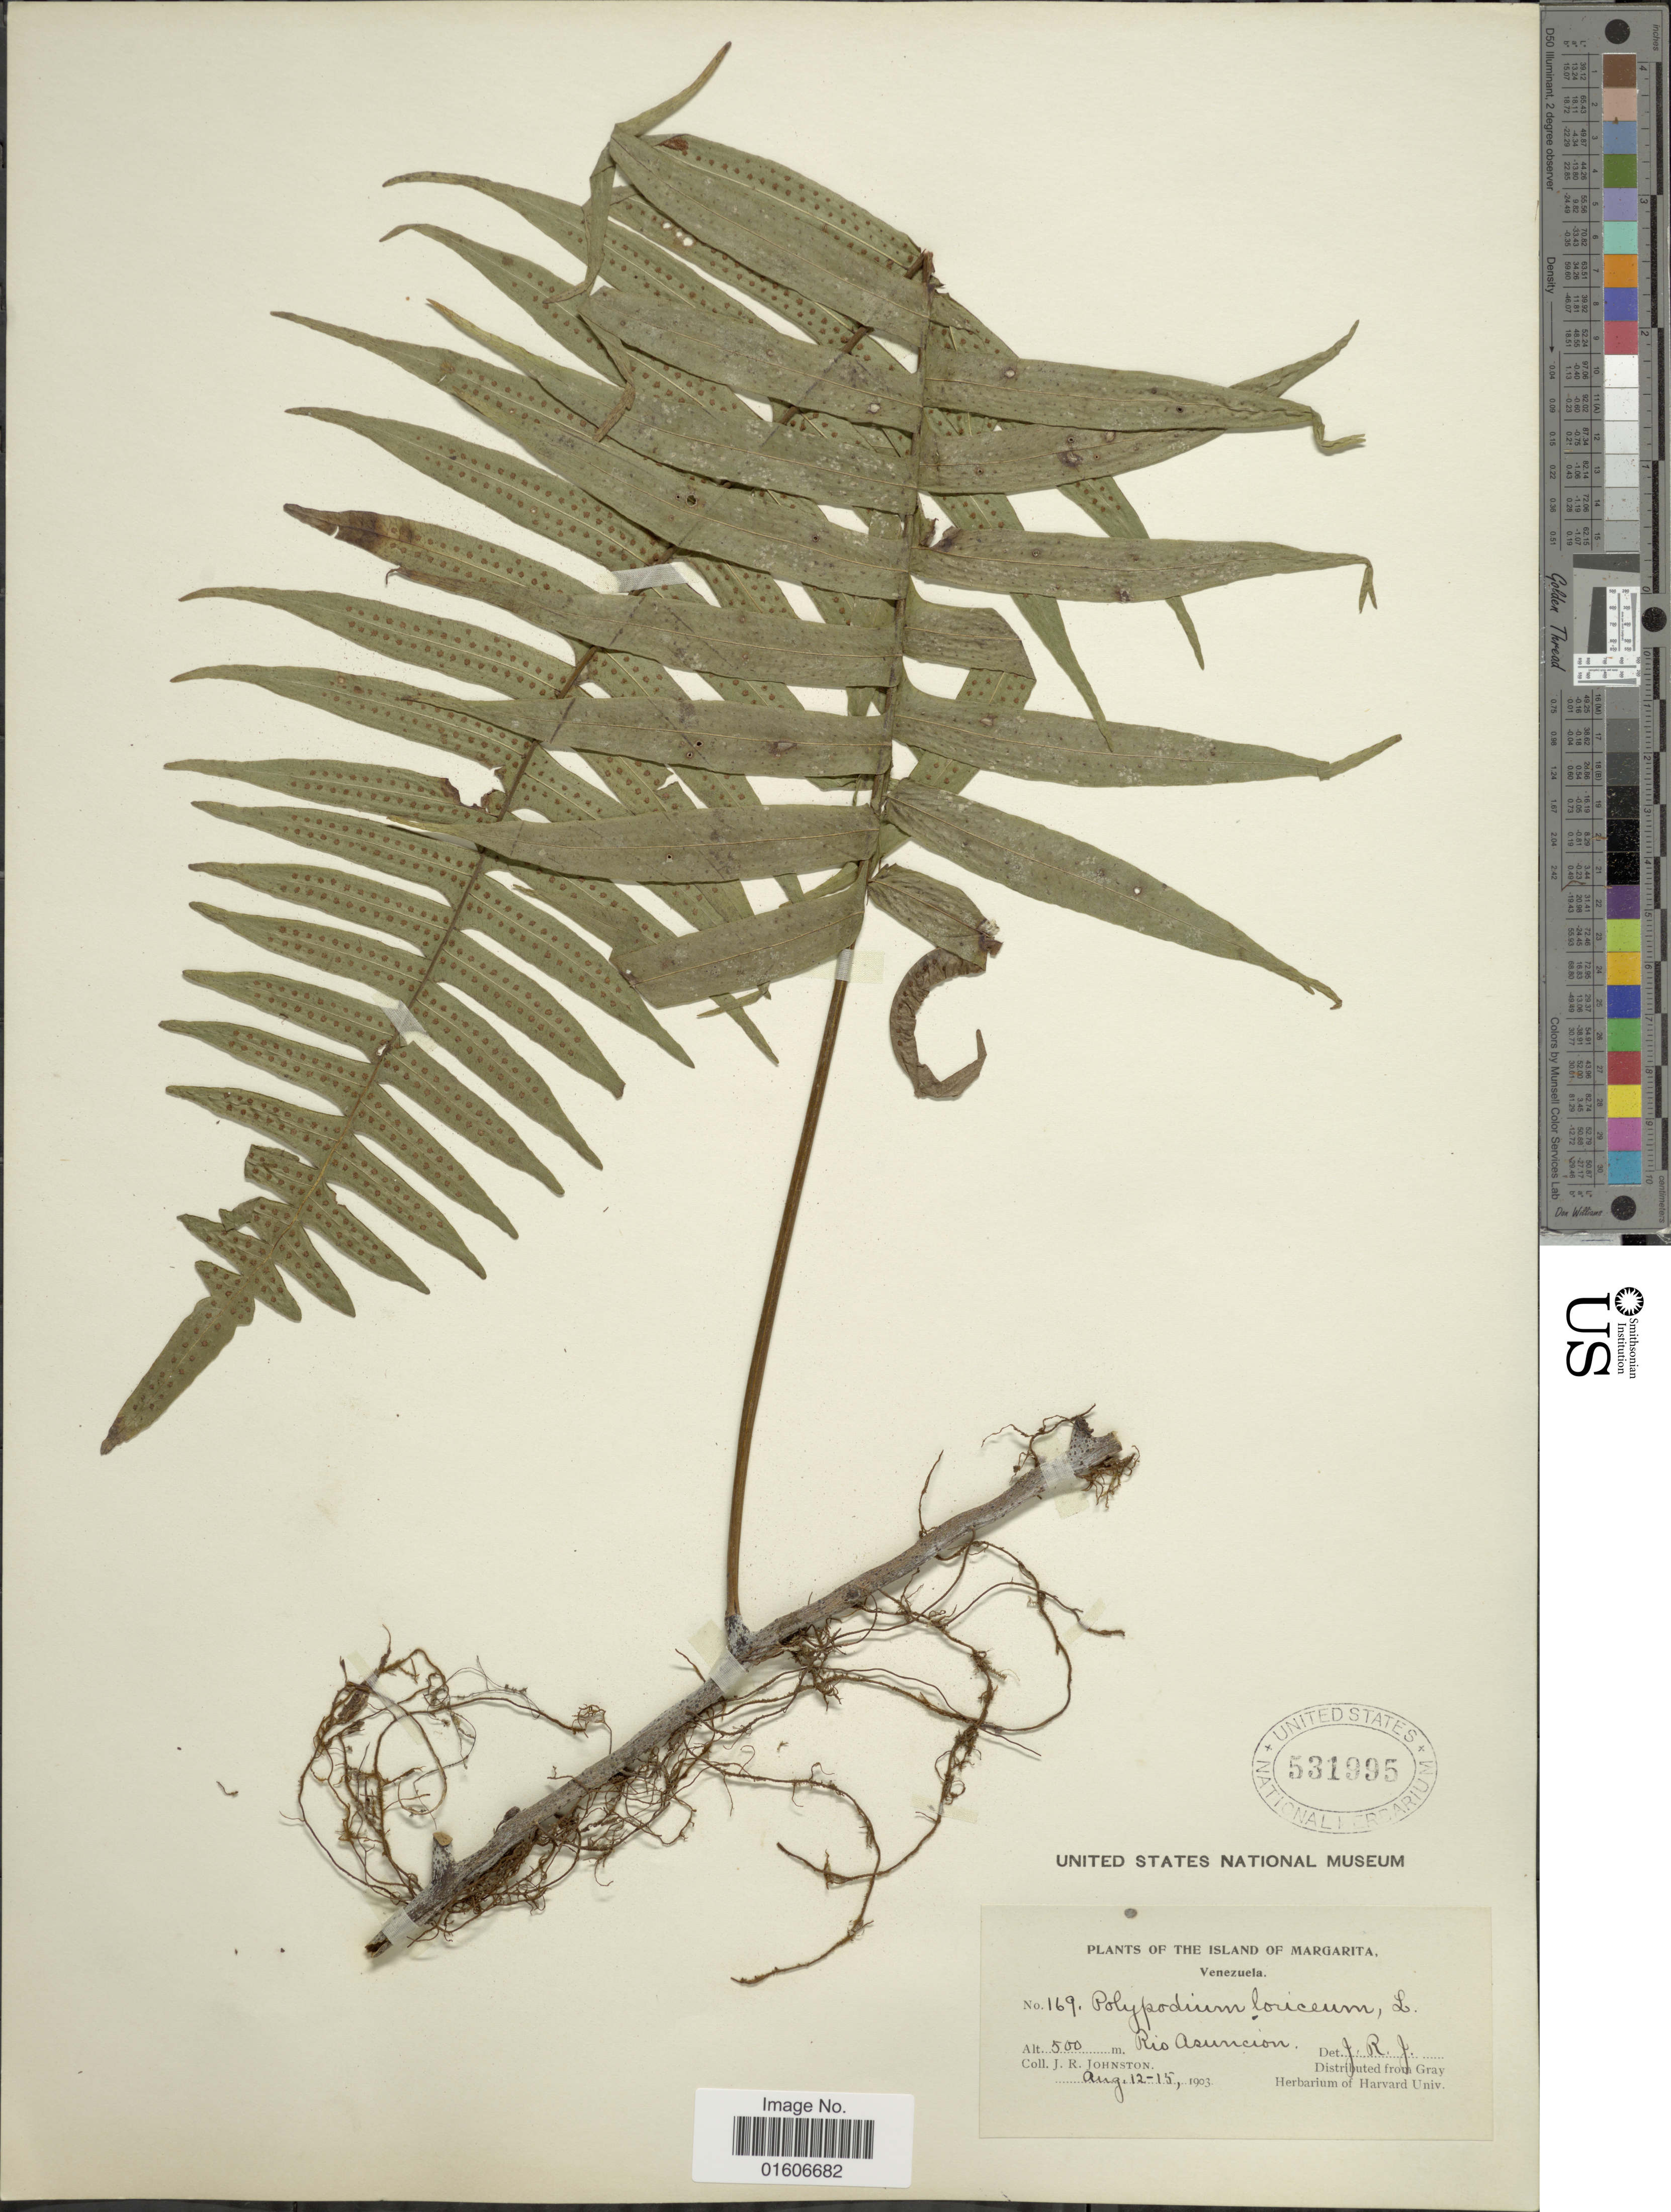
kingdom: Plantae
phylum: Tracheophyta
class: Polypodiopsida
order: Polypodiales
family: Polypodiaceae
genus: Serpocaulon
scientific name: Serpocaulon loriceum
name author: (L.) A.R. Sm.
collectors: J. Johnston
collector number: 169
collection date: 1903-08-12/1903-08-15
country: Venezuela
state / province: Nueva Esparta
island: Margarita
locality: The Island of Margarita, Rio Asuncion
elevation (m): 500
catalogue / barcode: US 531995